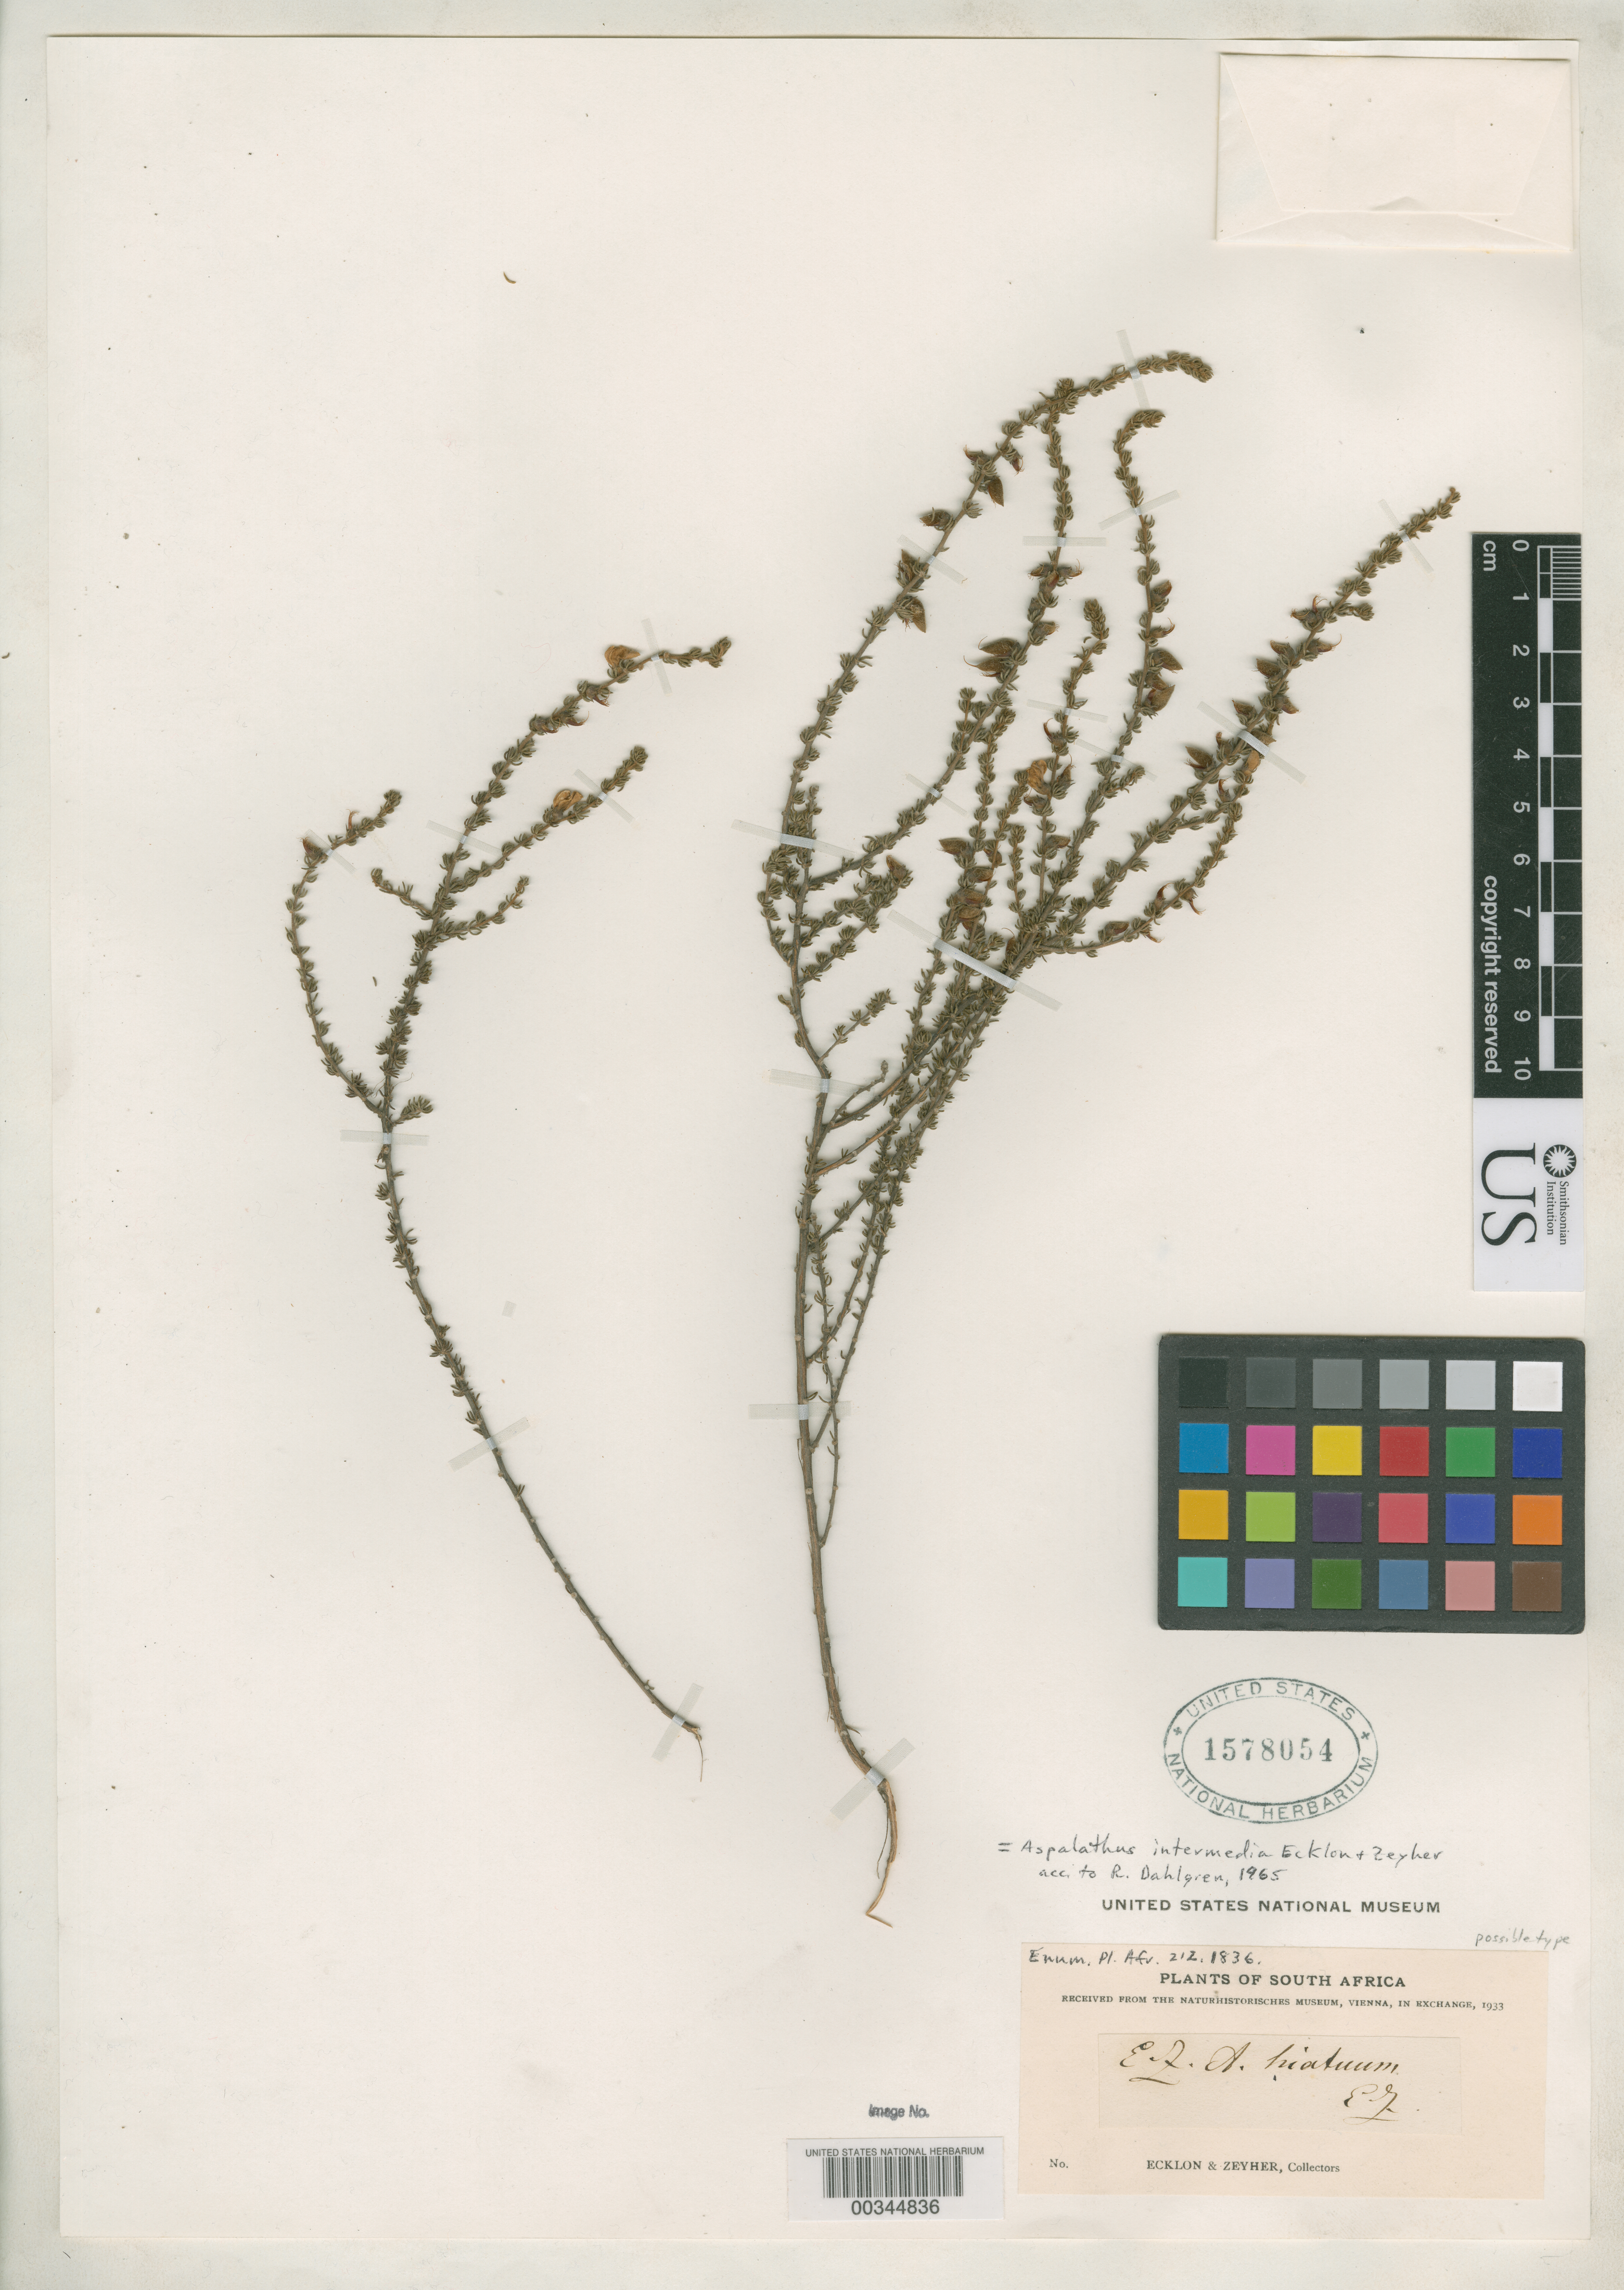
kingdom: Plantae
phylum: Tracheophyta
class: Magnoliopsida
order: Fabales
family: Fabaceae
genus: Aspalathus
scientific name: Aspalathus hiatuum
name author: Eckl. & Zeyh.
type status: Possible Type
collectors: C. F. Ecklon & C. Zeyher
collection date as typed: Mar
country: South Africa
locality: "Elandsrivier", Uitenhage.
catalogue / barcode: US 1578054